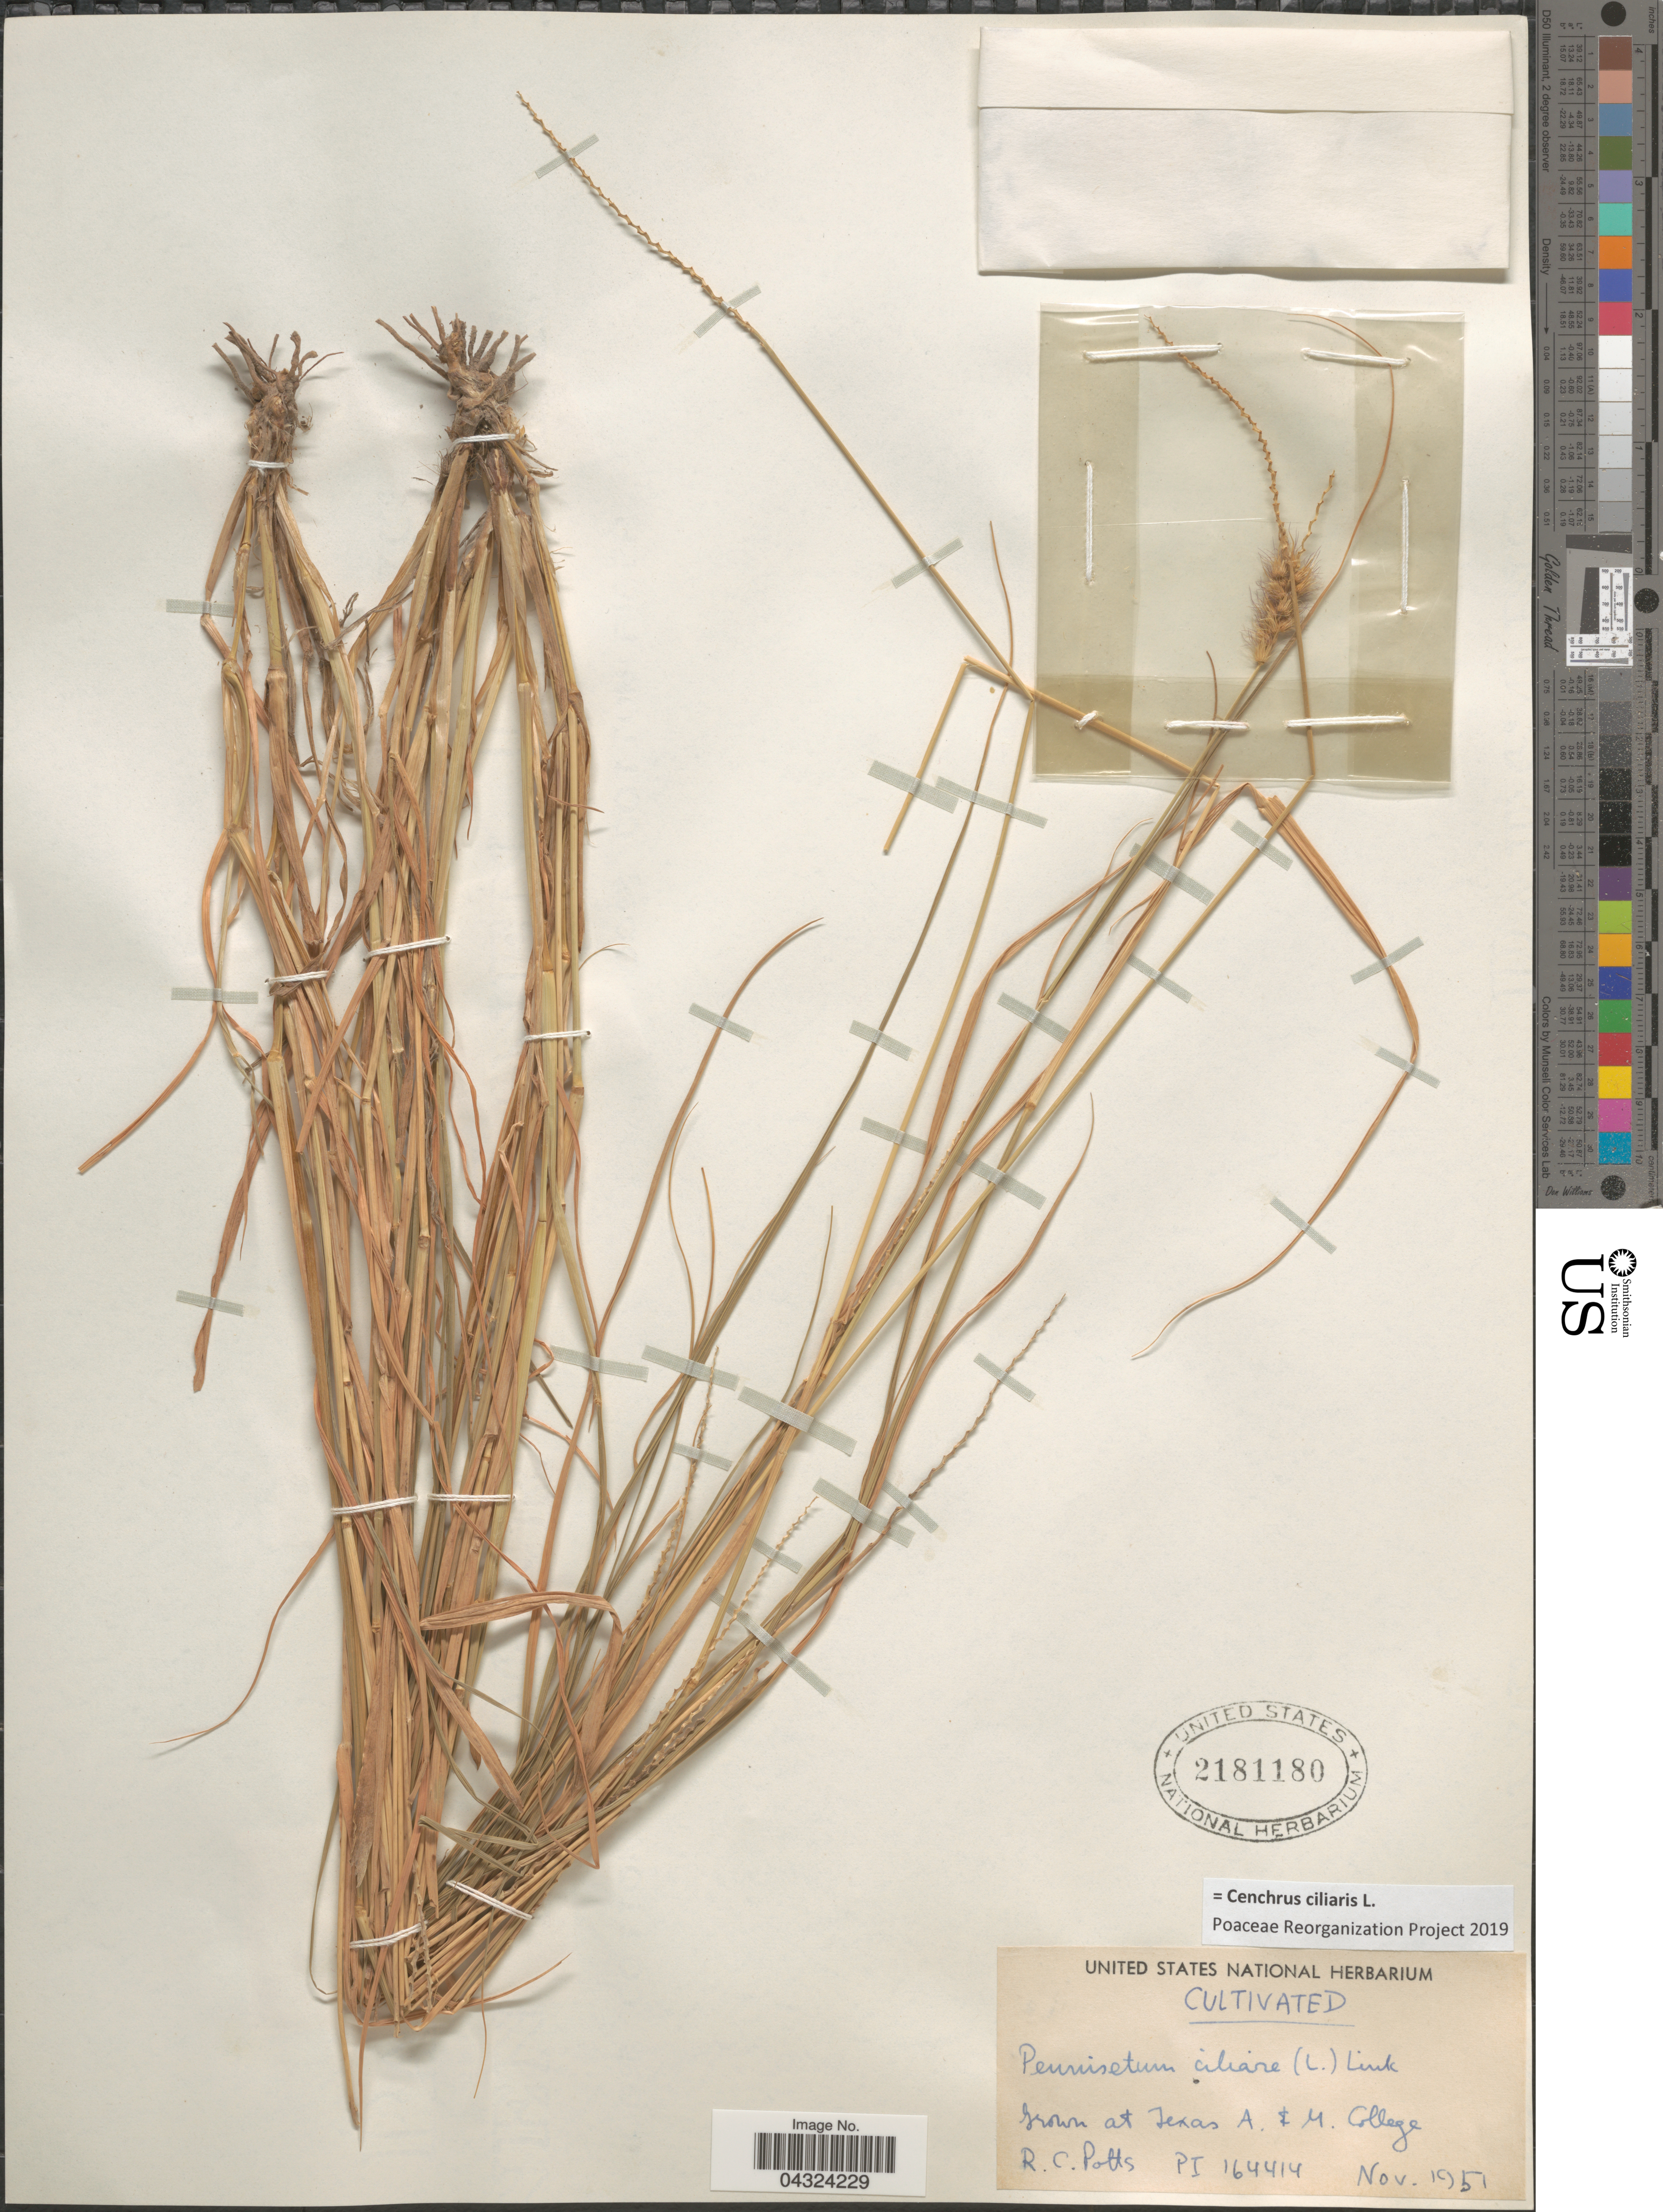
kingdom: Plantae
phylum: Tracheophyta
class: Liliopsida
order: Poales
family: Poaceae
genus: Cenchrus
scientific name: Cenchrus ciliaris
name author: L.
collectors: R. Potts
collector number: PI 164414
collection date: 1951-11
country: United States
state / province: Texas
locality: Grown at Texas A. & M. College.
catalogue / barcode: US 2181180